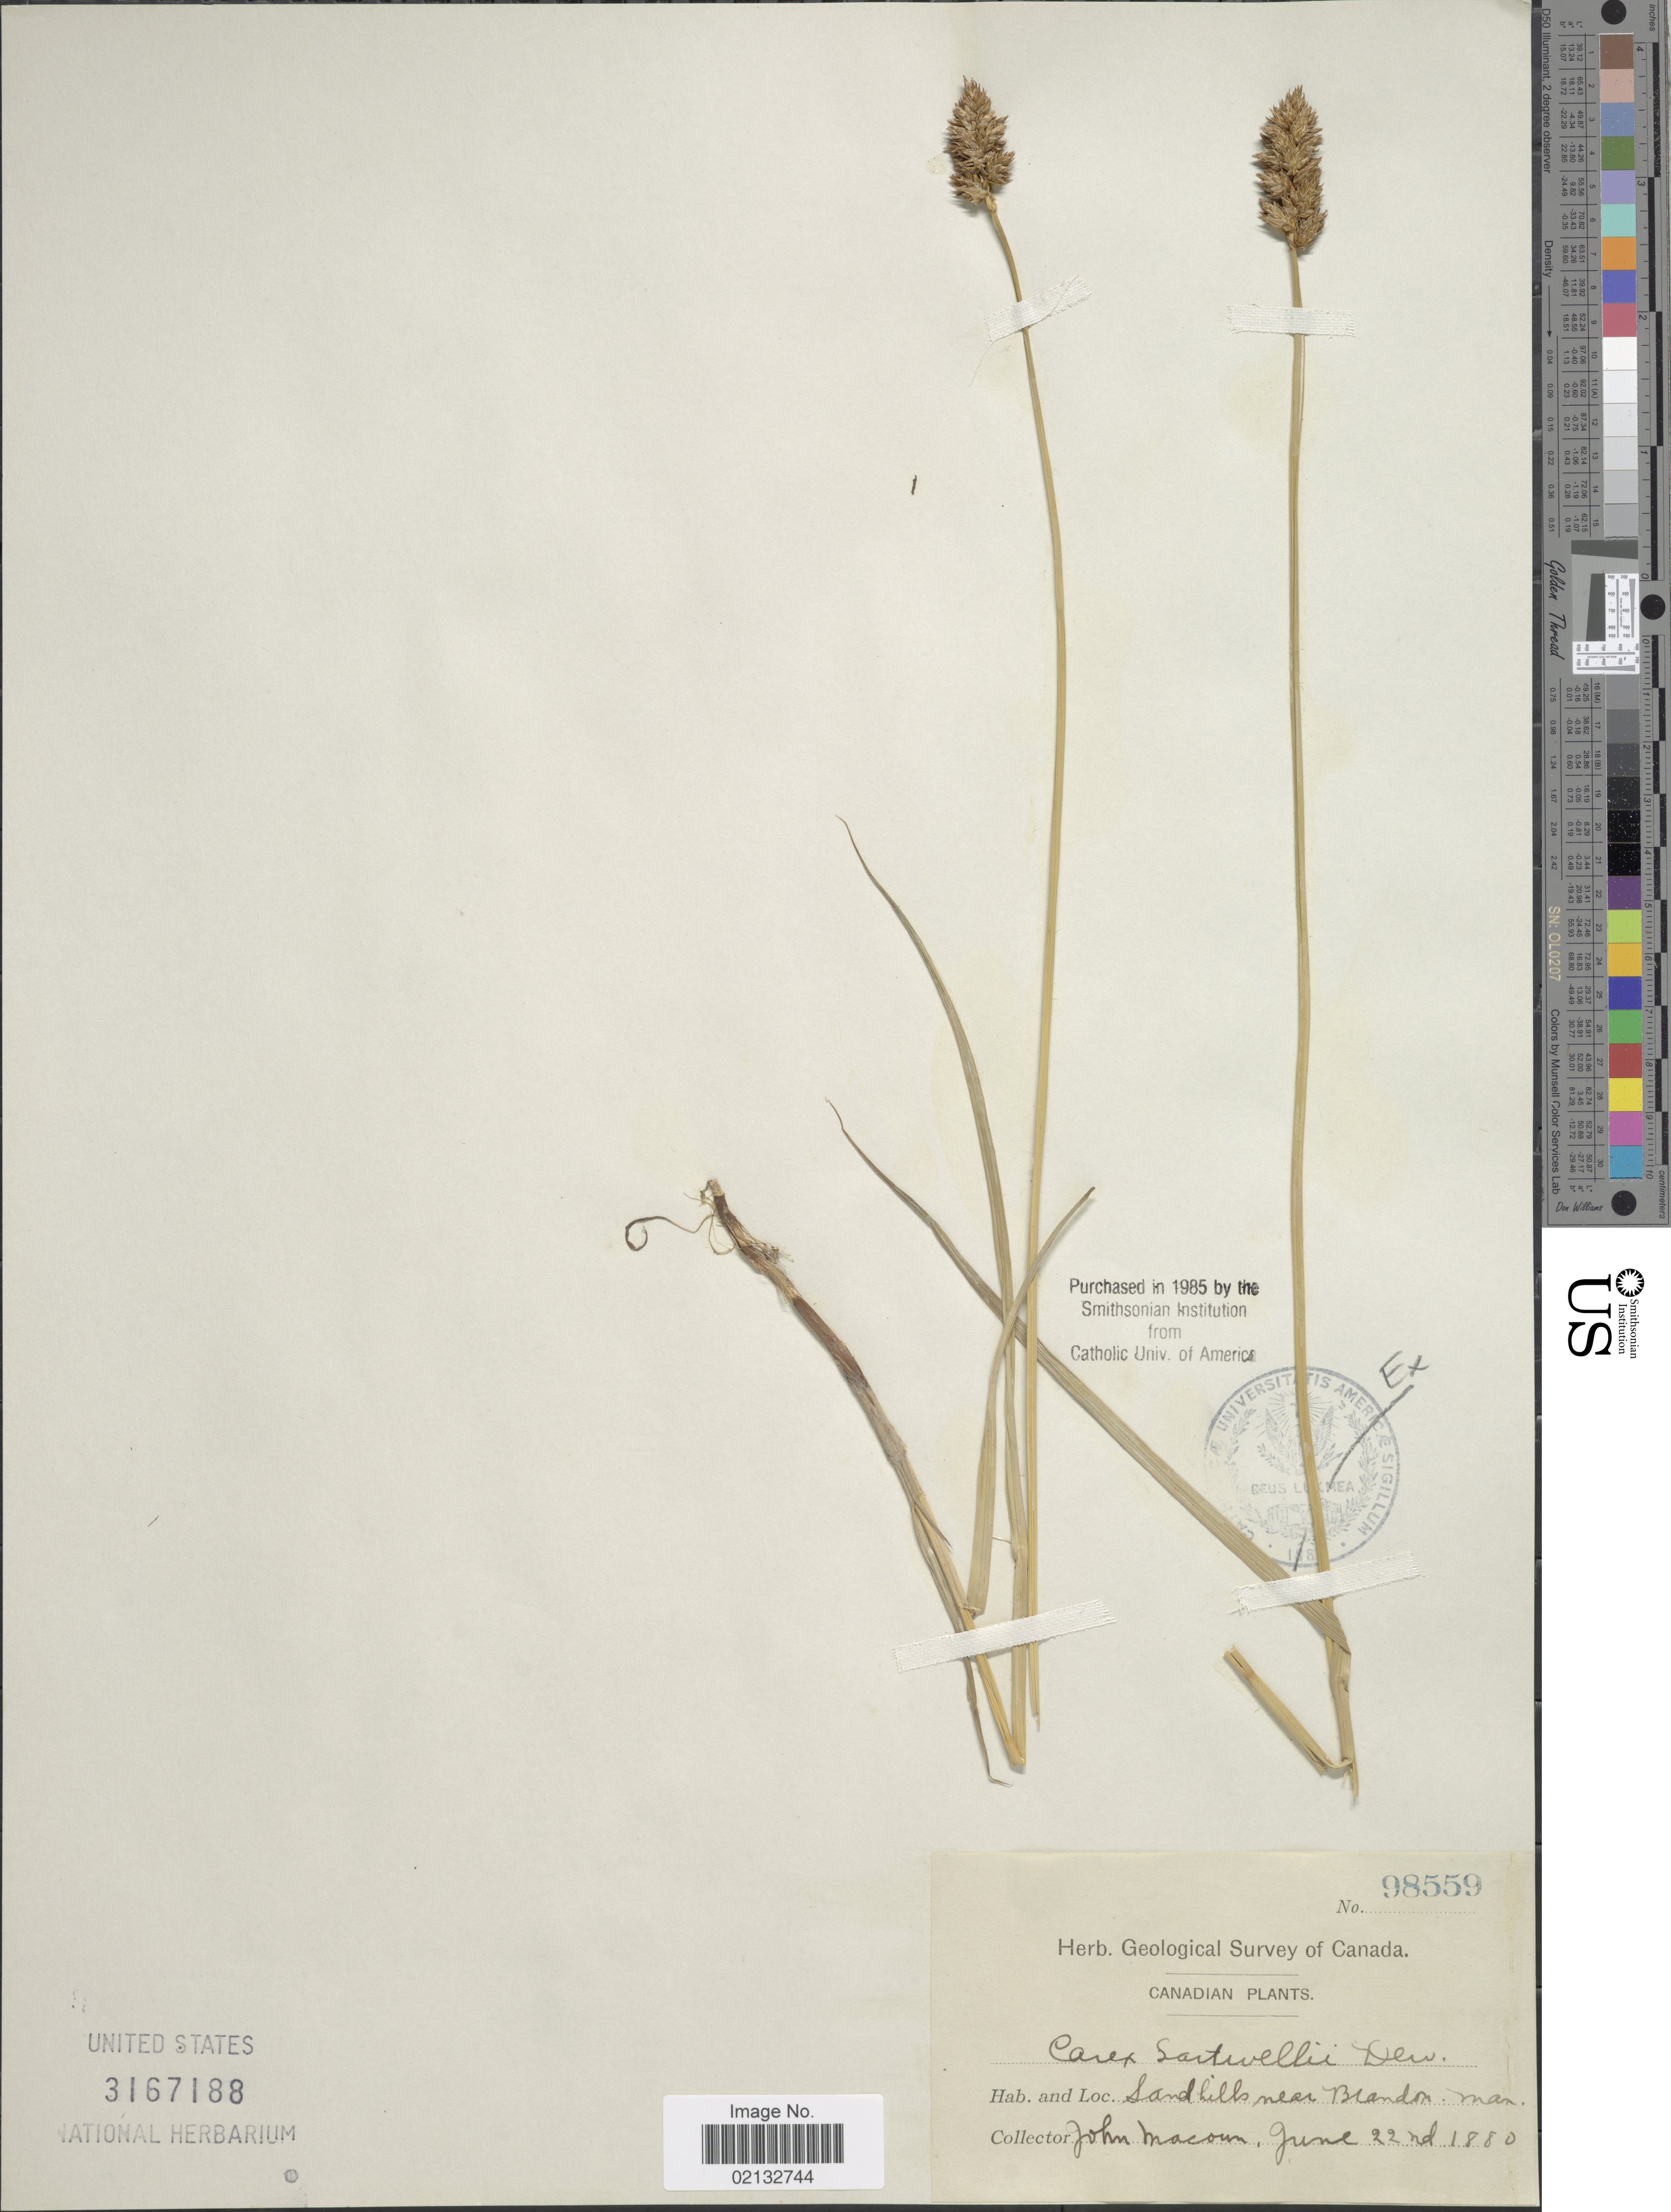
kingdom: Plantae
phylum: Tracheophyta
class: Liliopsida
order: Poales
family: Cyperaceae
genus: Carex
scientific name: Carex sartwellii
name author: Dewey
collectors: J. Macoun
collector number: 98559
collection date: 1880-06-22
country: Canada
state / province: Manitoba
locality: Sand hills near Brandon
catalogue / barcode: US 3167188